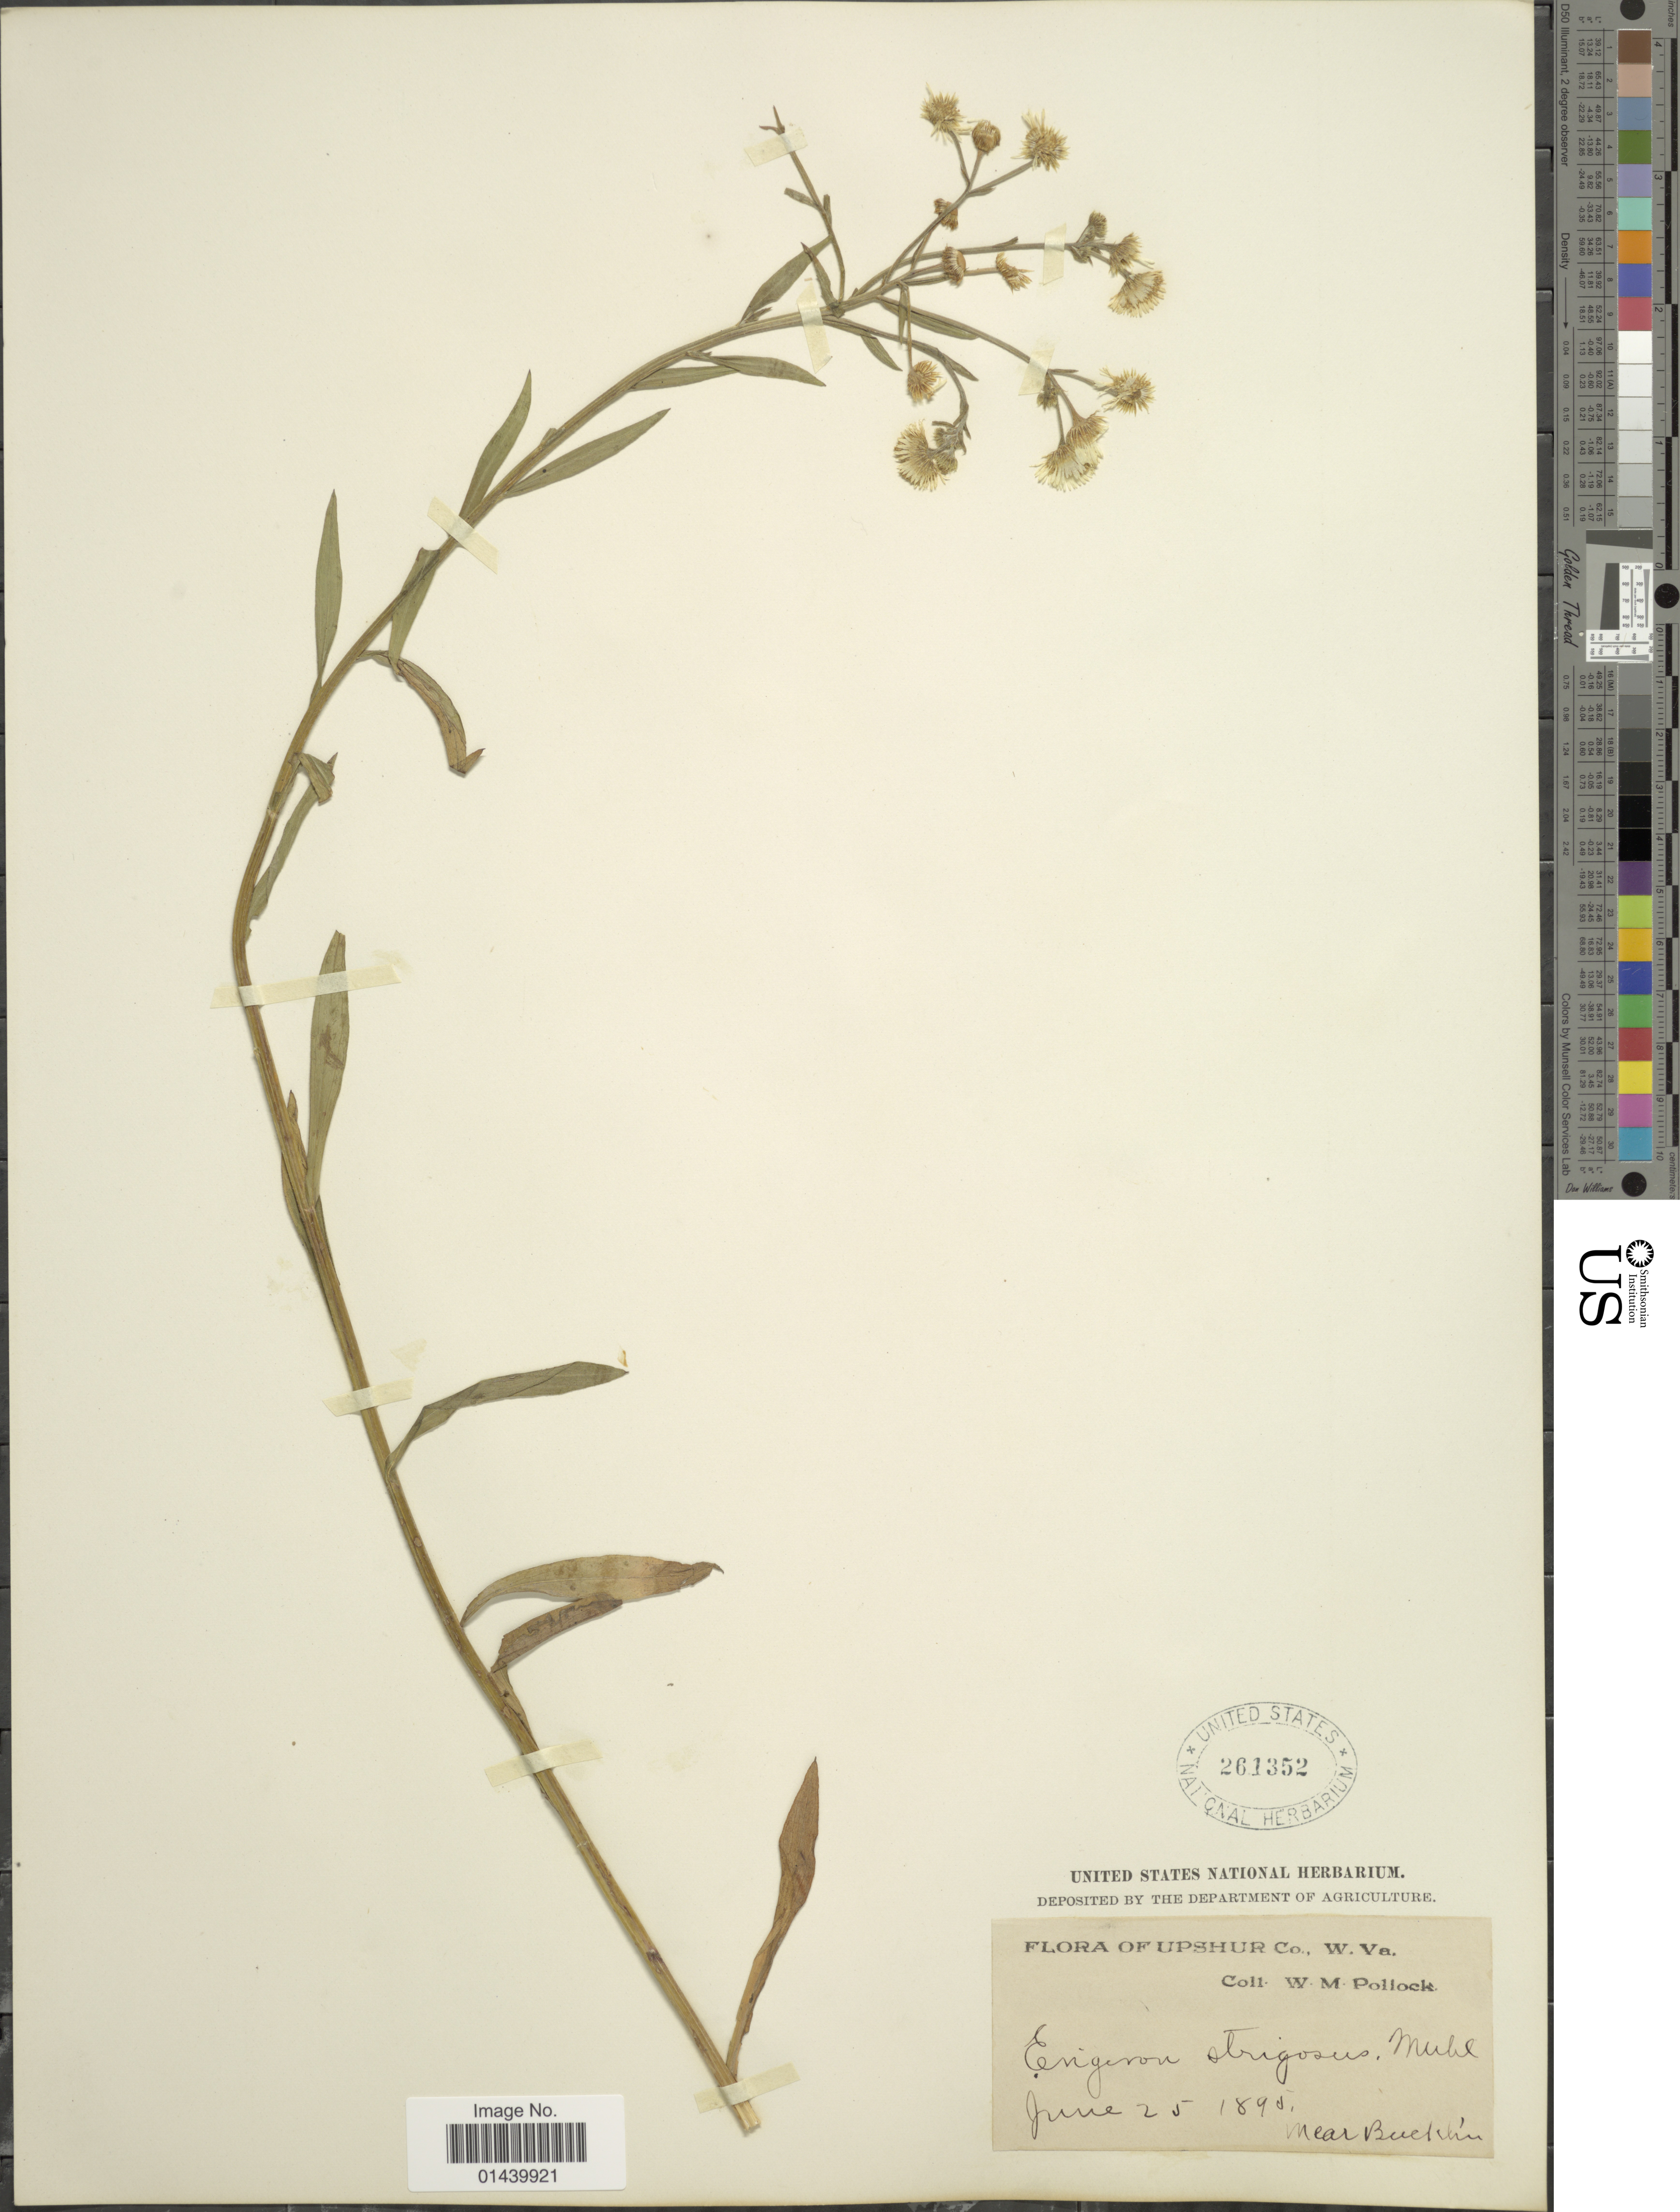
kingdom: Plantae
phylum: Tracheophyta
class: Magnoliopsida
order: Asterales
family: Asteraceae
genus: Erigeron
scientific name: Erigeron strigosus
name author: Muhl. ex Willd.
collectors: W. M. Pollock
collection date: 1895-06-15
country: United States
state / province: West Virginia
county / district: Upshur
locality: W. Va. near Bucklin.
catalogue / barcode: US 261352